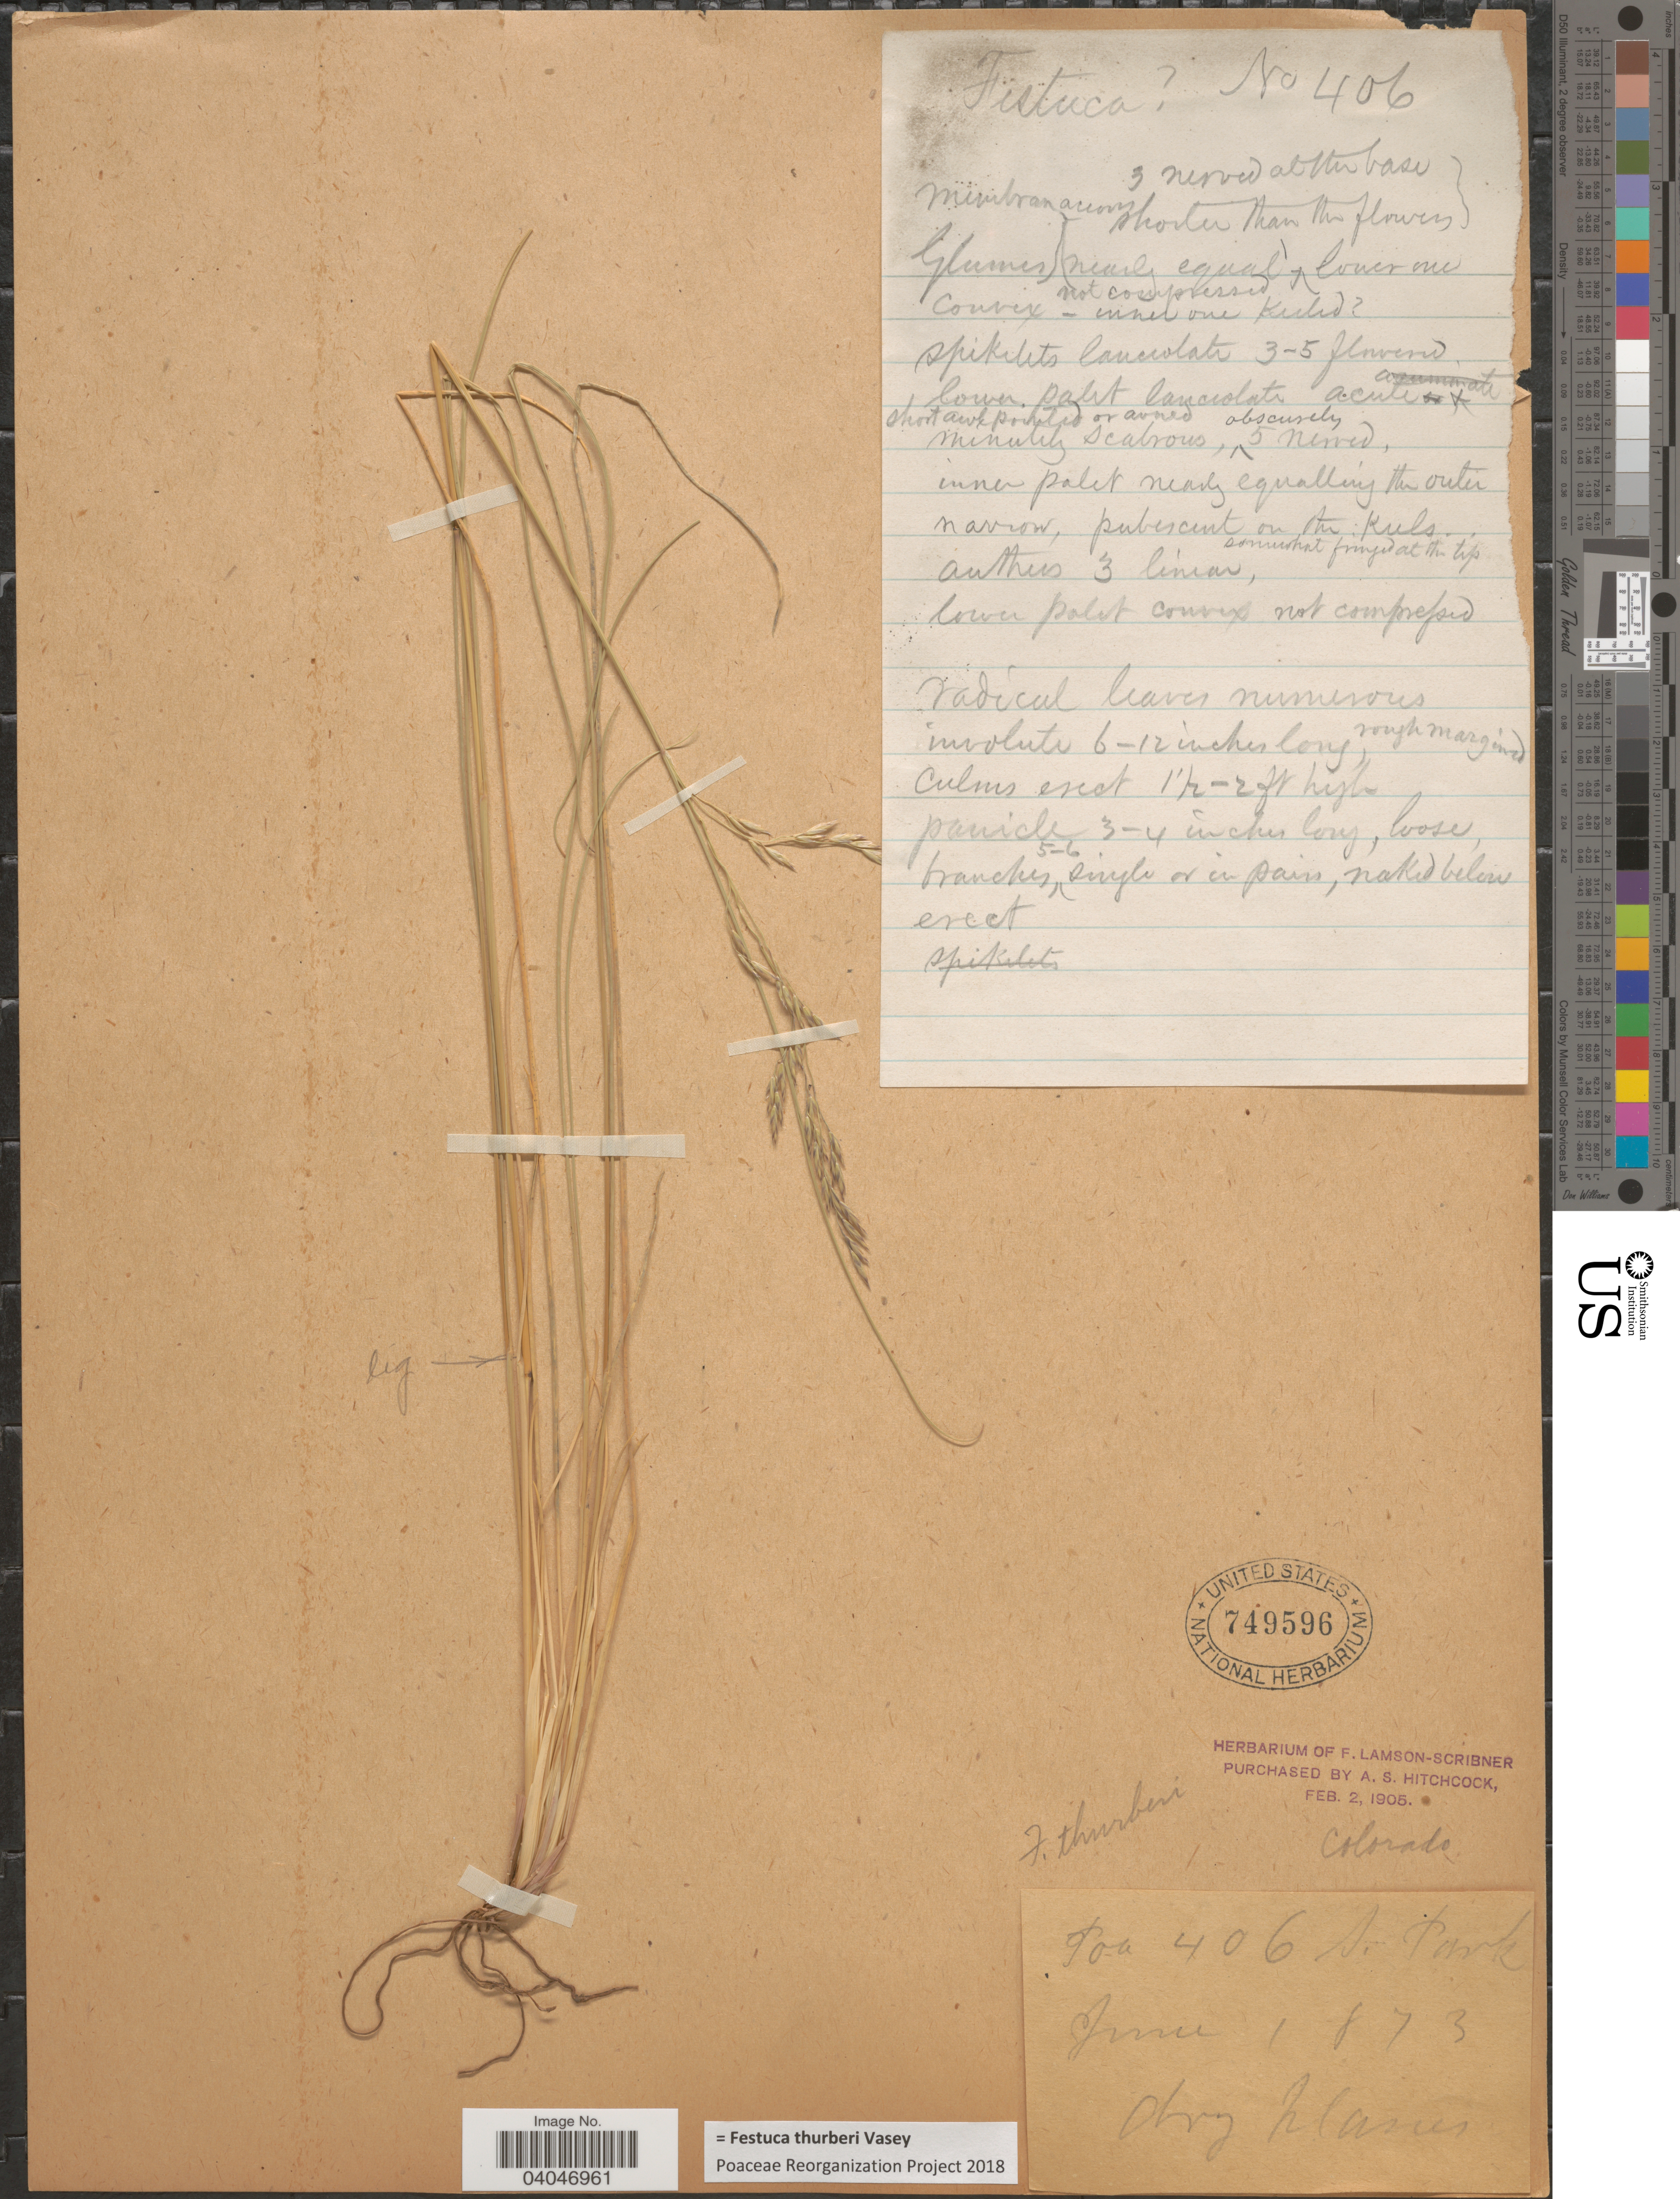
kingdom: Plantae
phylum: Tracheophyta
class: Liliopsida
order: Poales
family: Poaceae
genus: Festuca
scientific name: Festuca thurberi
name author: Vasey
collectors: ex herb. F. Lamson Scribner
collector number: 406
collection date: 1873-06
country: United States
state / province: Colorado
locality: S. Park.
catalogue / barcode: US 749596